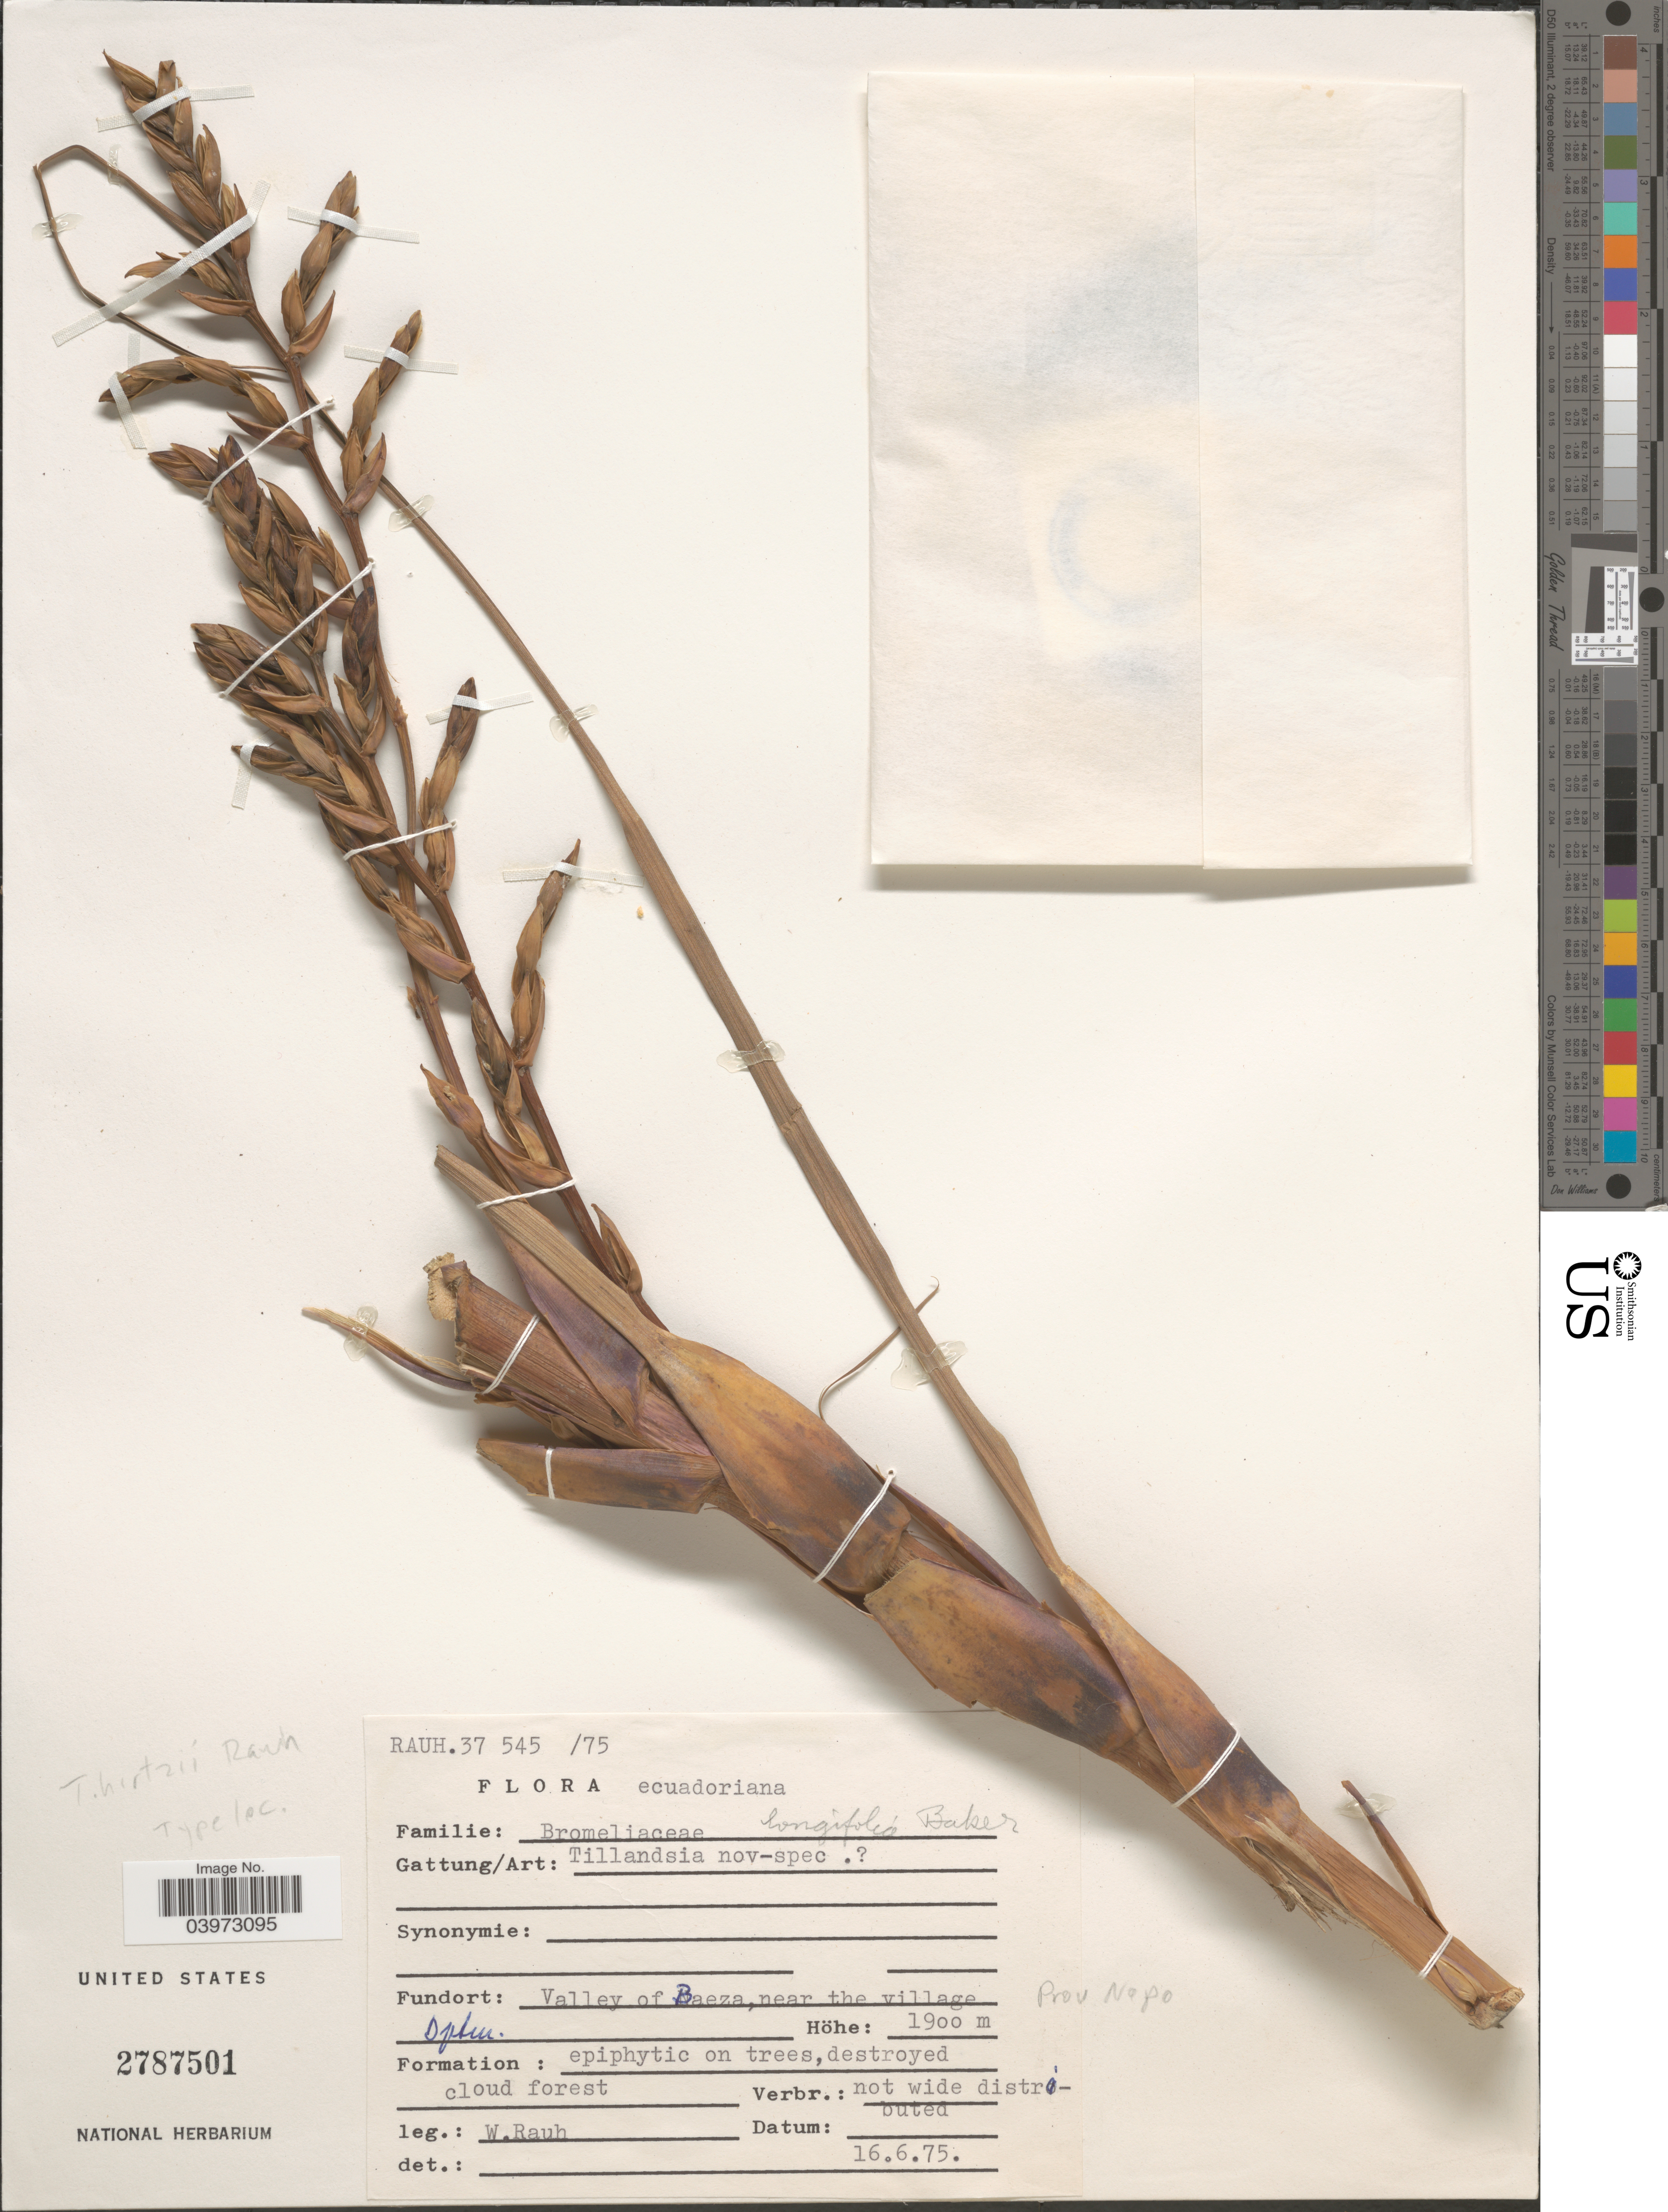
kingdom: Plantae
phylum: Tracheophyta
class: Liliopsida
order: Poales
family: Bromeliaceae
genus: Tillandsia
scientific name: Tillandsia cucullata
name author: L.B. Sm.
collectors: W. Rauh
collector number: RAUH37545/75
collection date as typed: Transcribed d/m/y: 16/6/75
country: Ecuador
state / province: Napo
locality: Ecuadoriana. Valley of Baeza, near the village Opten [interpreted].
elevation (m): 1900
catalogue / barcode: US 2787501